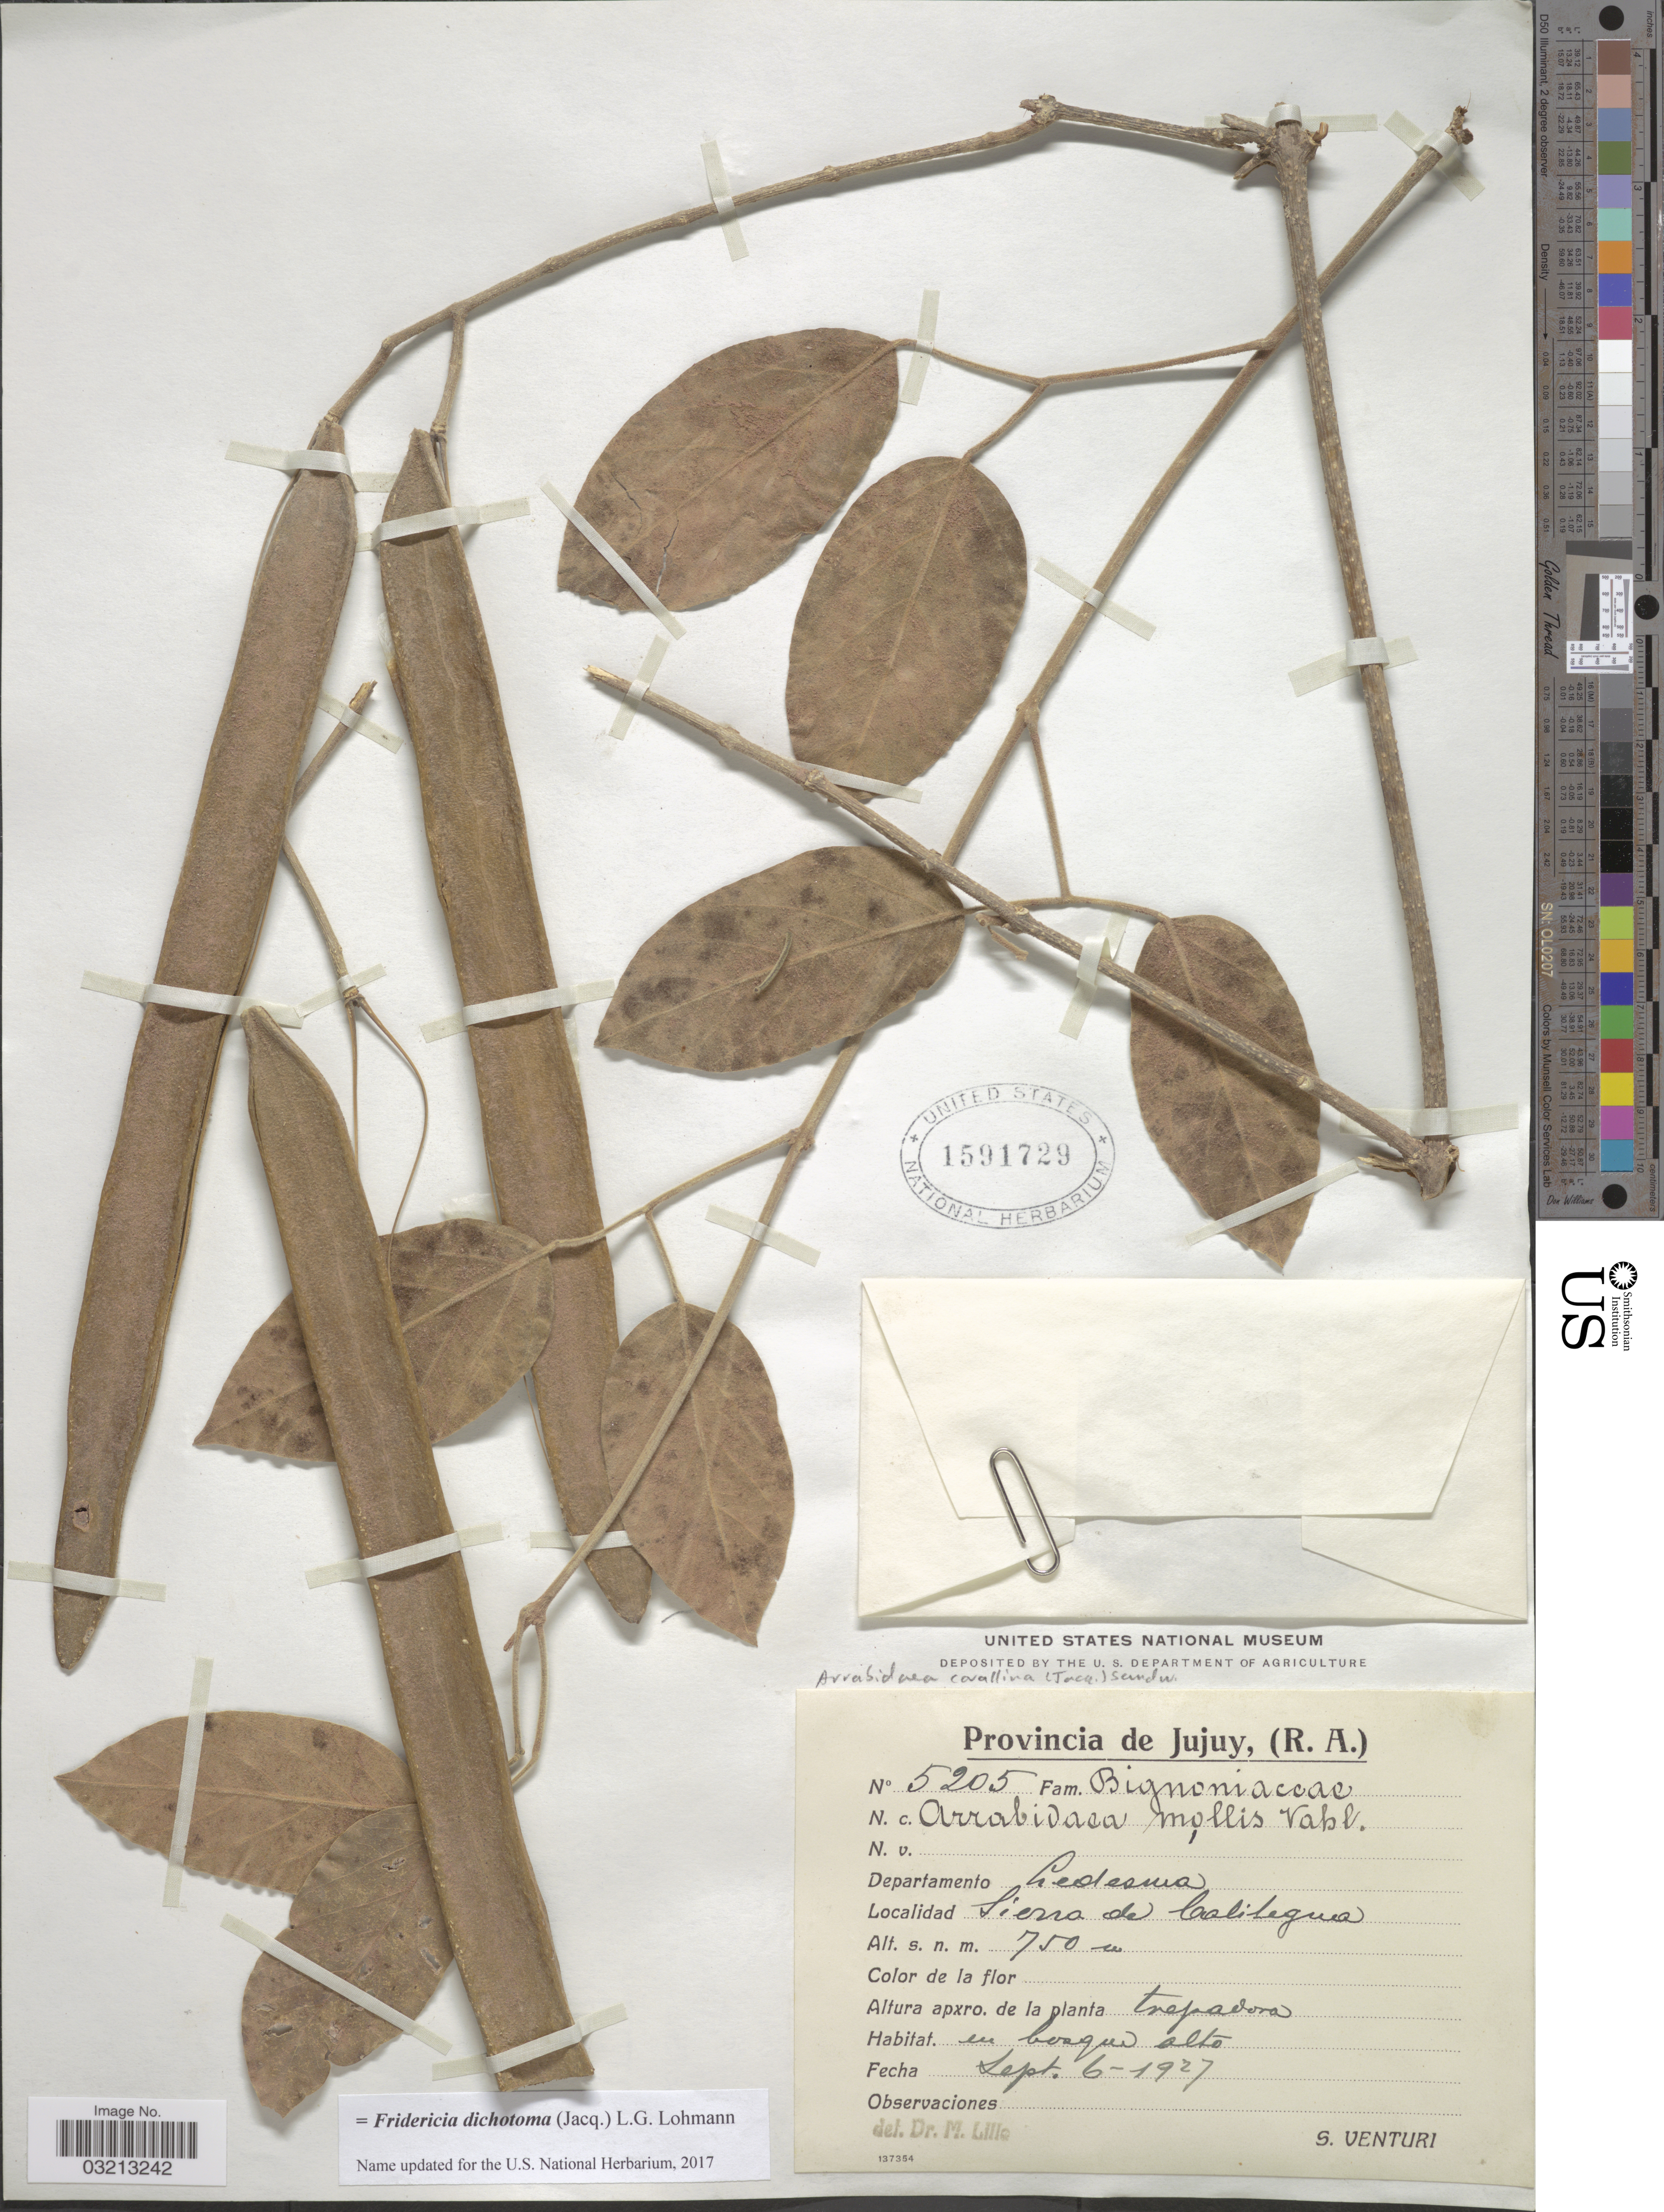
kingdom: Plantae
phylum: Tracheophyta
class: Magnoliopsida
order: Lamiales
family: Bignoniaceae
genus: Fridericia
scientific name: Fridericia dichotoma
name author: (Jacq.) L.G. Lohmann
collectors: S. Venturi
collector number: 5205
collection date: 1927-09-06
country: Argentina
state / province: Jujuy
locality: Departamento Ledesma. Sierra de Calilegua.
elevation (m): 750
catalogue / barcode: US 1591729